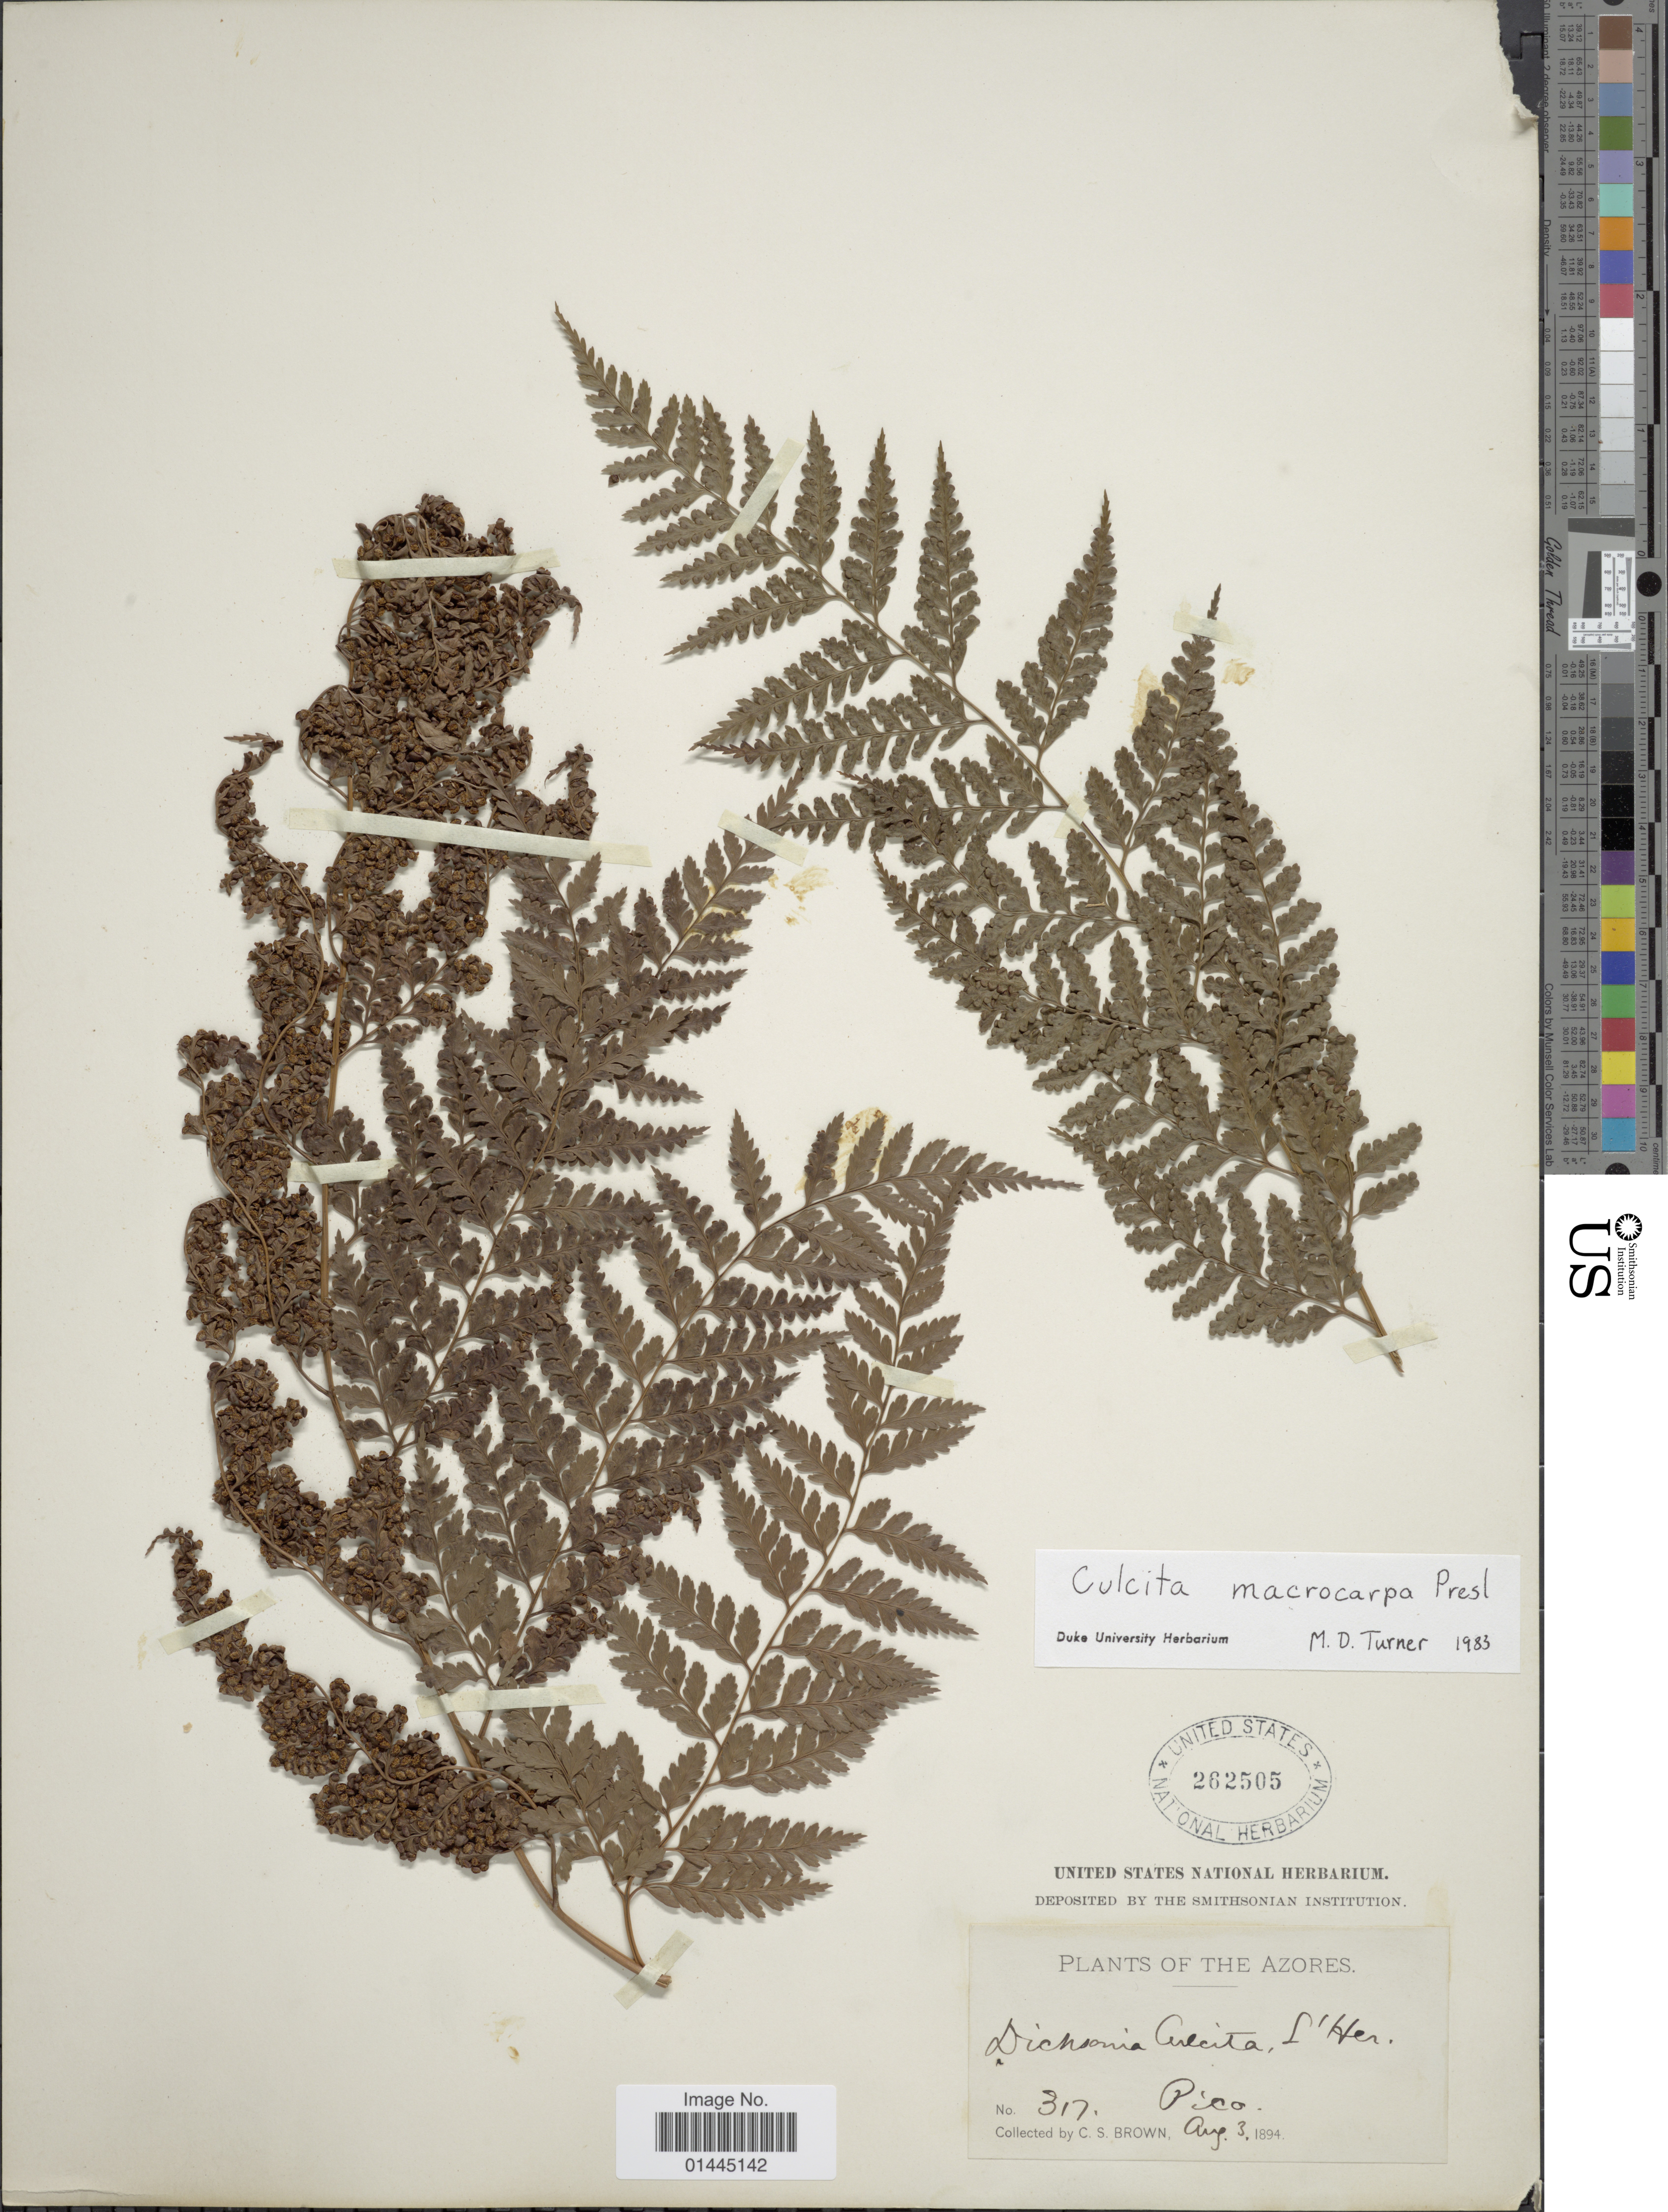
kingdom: Plantae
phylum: Tracheophyta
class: Polypodiopsida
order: Cyatheales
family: Culcitaceae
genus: Culcita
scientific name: Culcita macrocarpa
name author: C. Presl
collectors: C. S. Brown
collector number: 317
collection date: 1894-08-03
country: Portugal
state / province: Azores (Aut. Reg.)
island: Pico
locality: Pico.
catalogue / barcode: US 262505